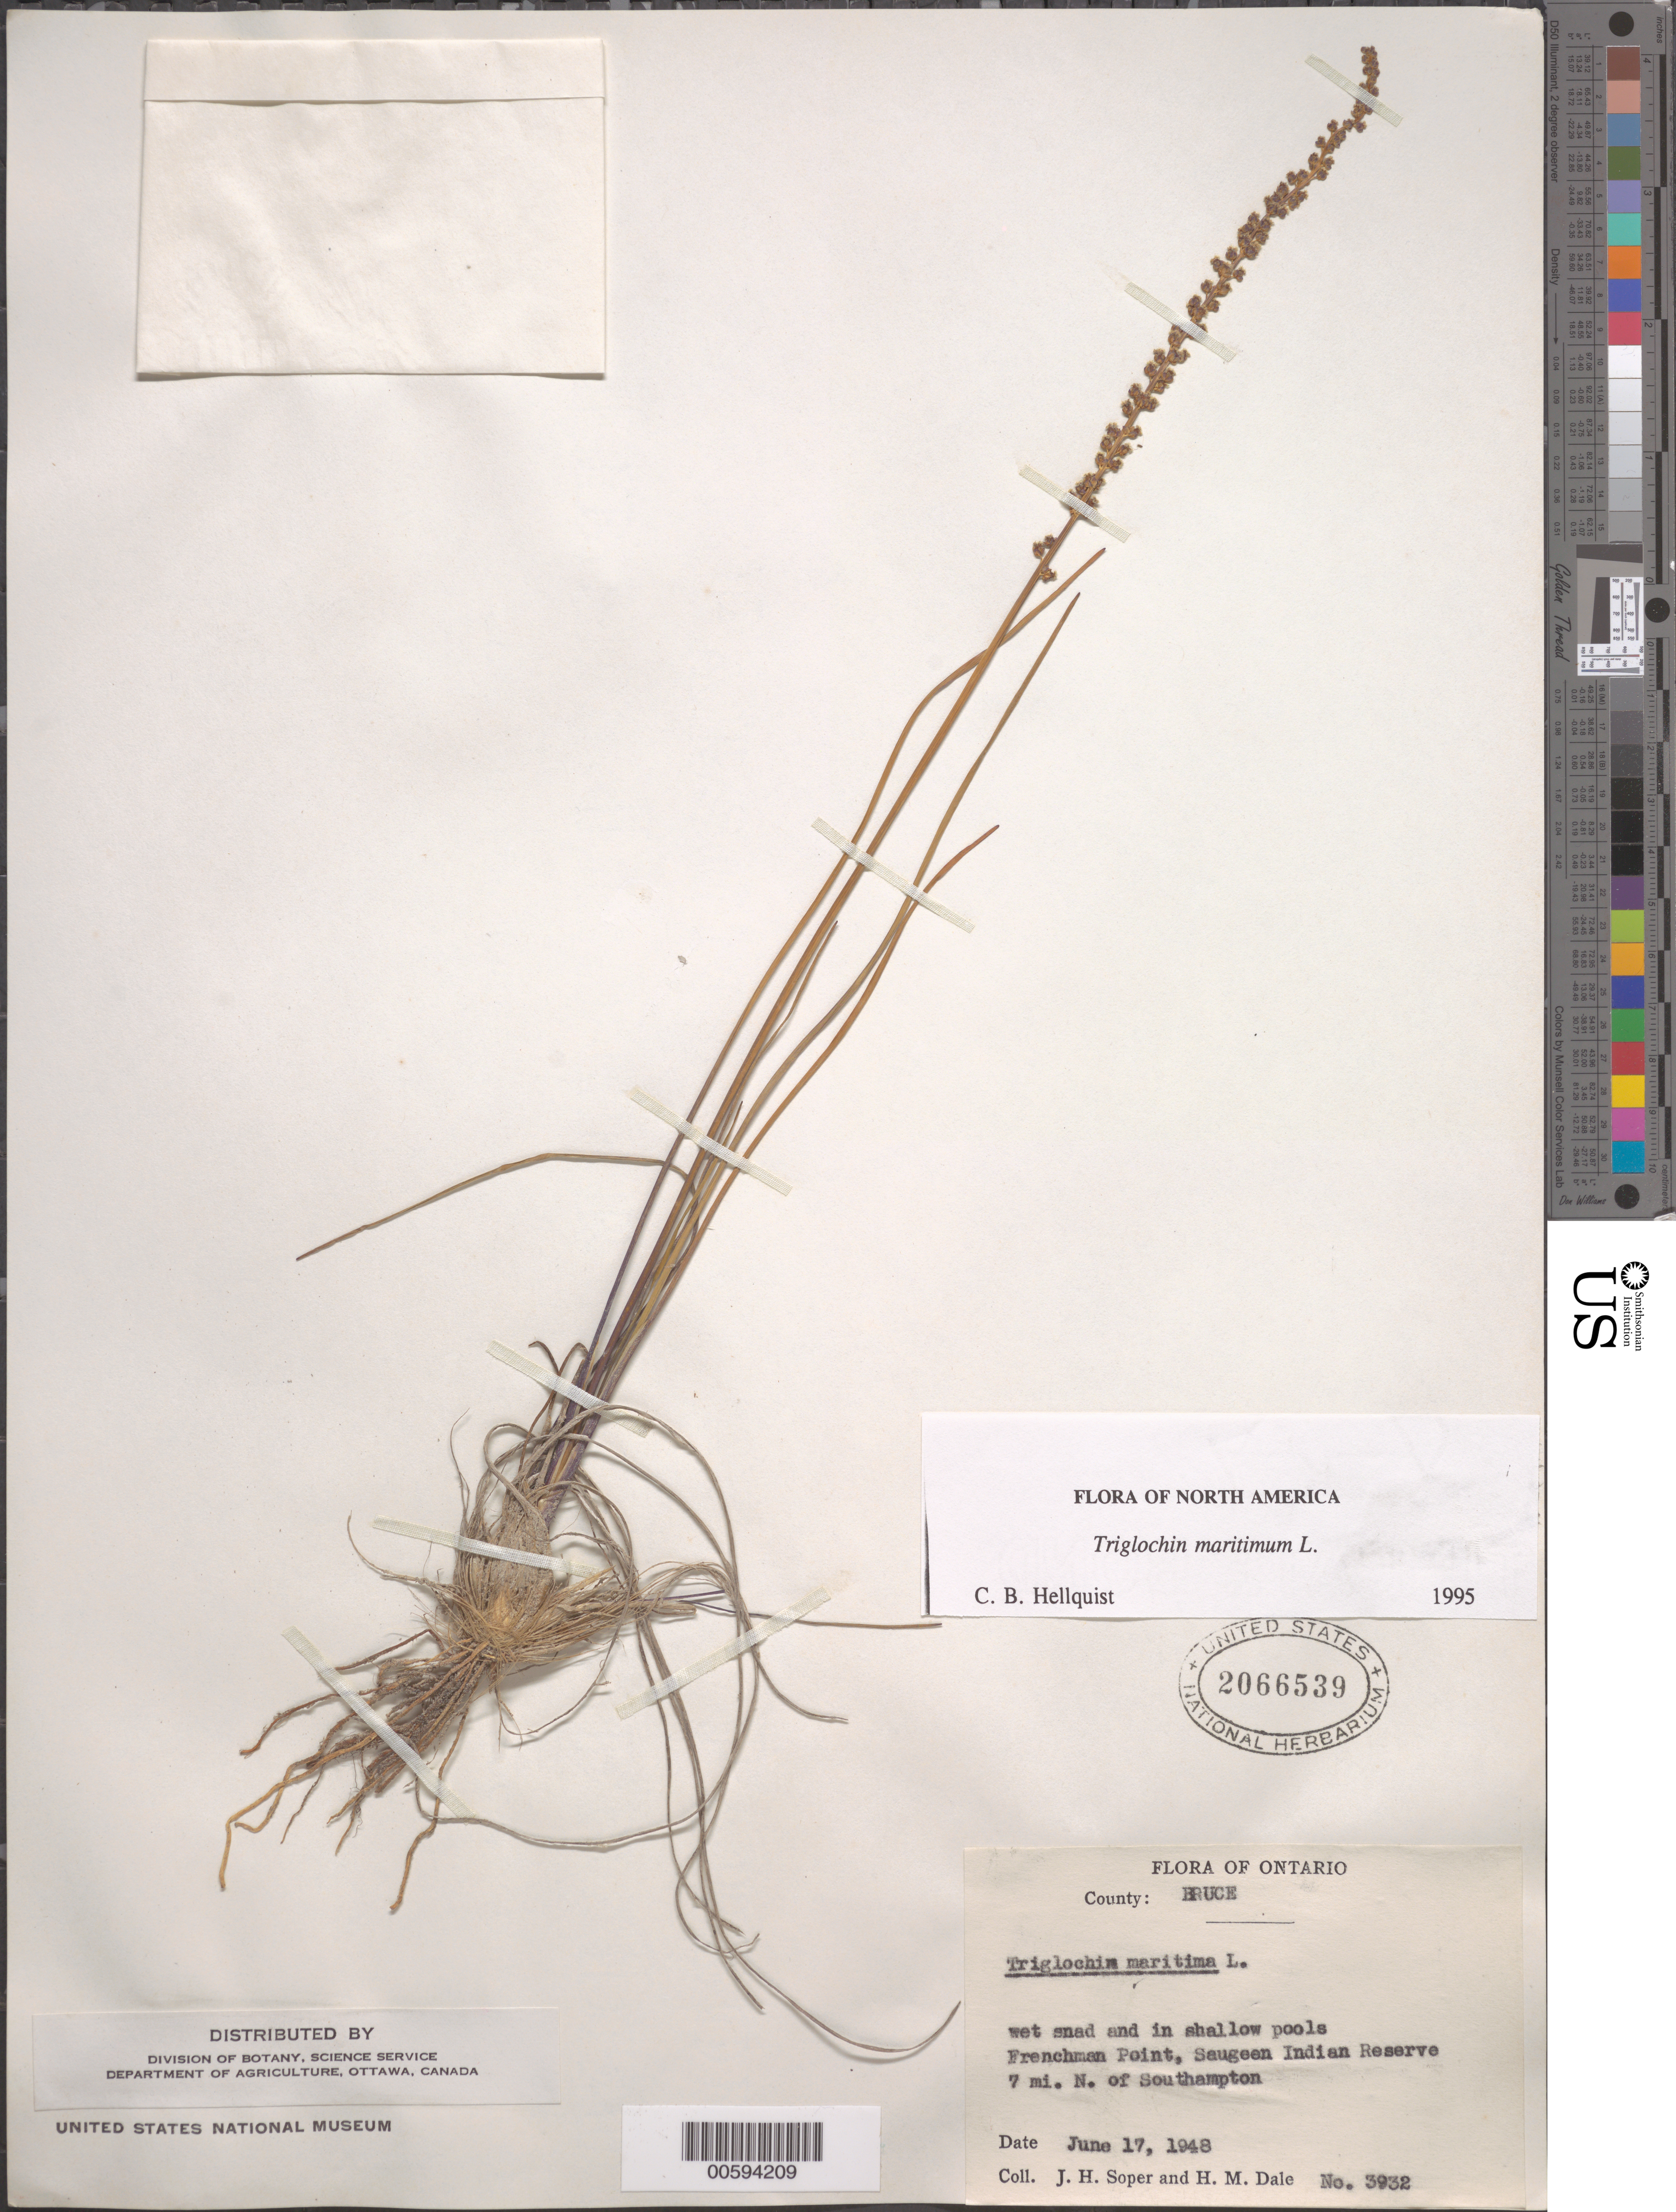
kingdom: Plantae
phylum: Tracheophyta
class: Liliopsida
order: Alismatales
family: Juncaginaceae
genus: Triglochin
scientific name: Triglochin maritima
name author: L.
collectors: J. H. Soper & H. M. Dale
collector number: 3932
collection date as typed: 17 Jun 1948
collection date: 1948-06-17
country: Canada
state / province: Ontario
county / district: Bruce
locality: Frenchman Point, Saugeen Indian Reserve, N of Southampton, Bruce Peninsula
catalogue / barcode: US 2066539